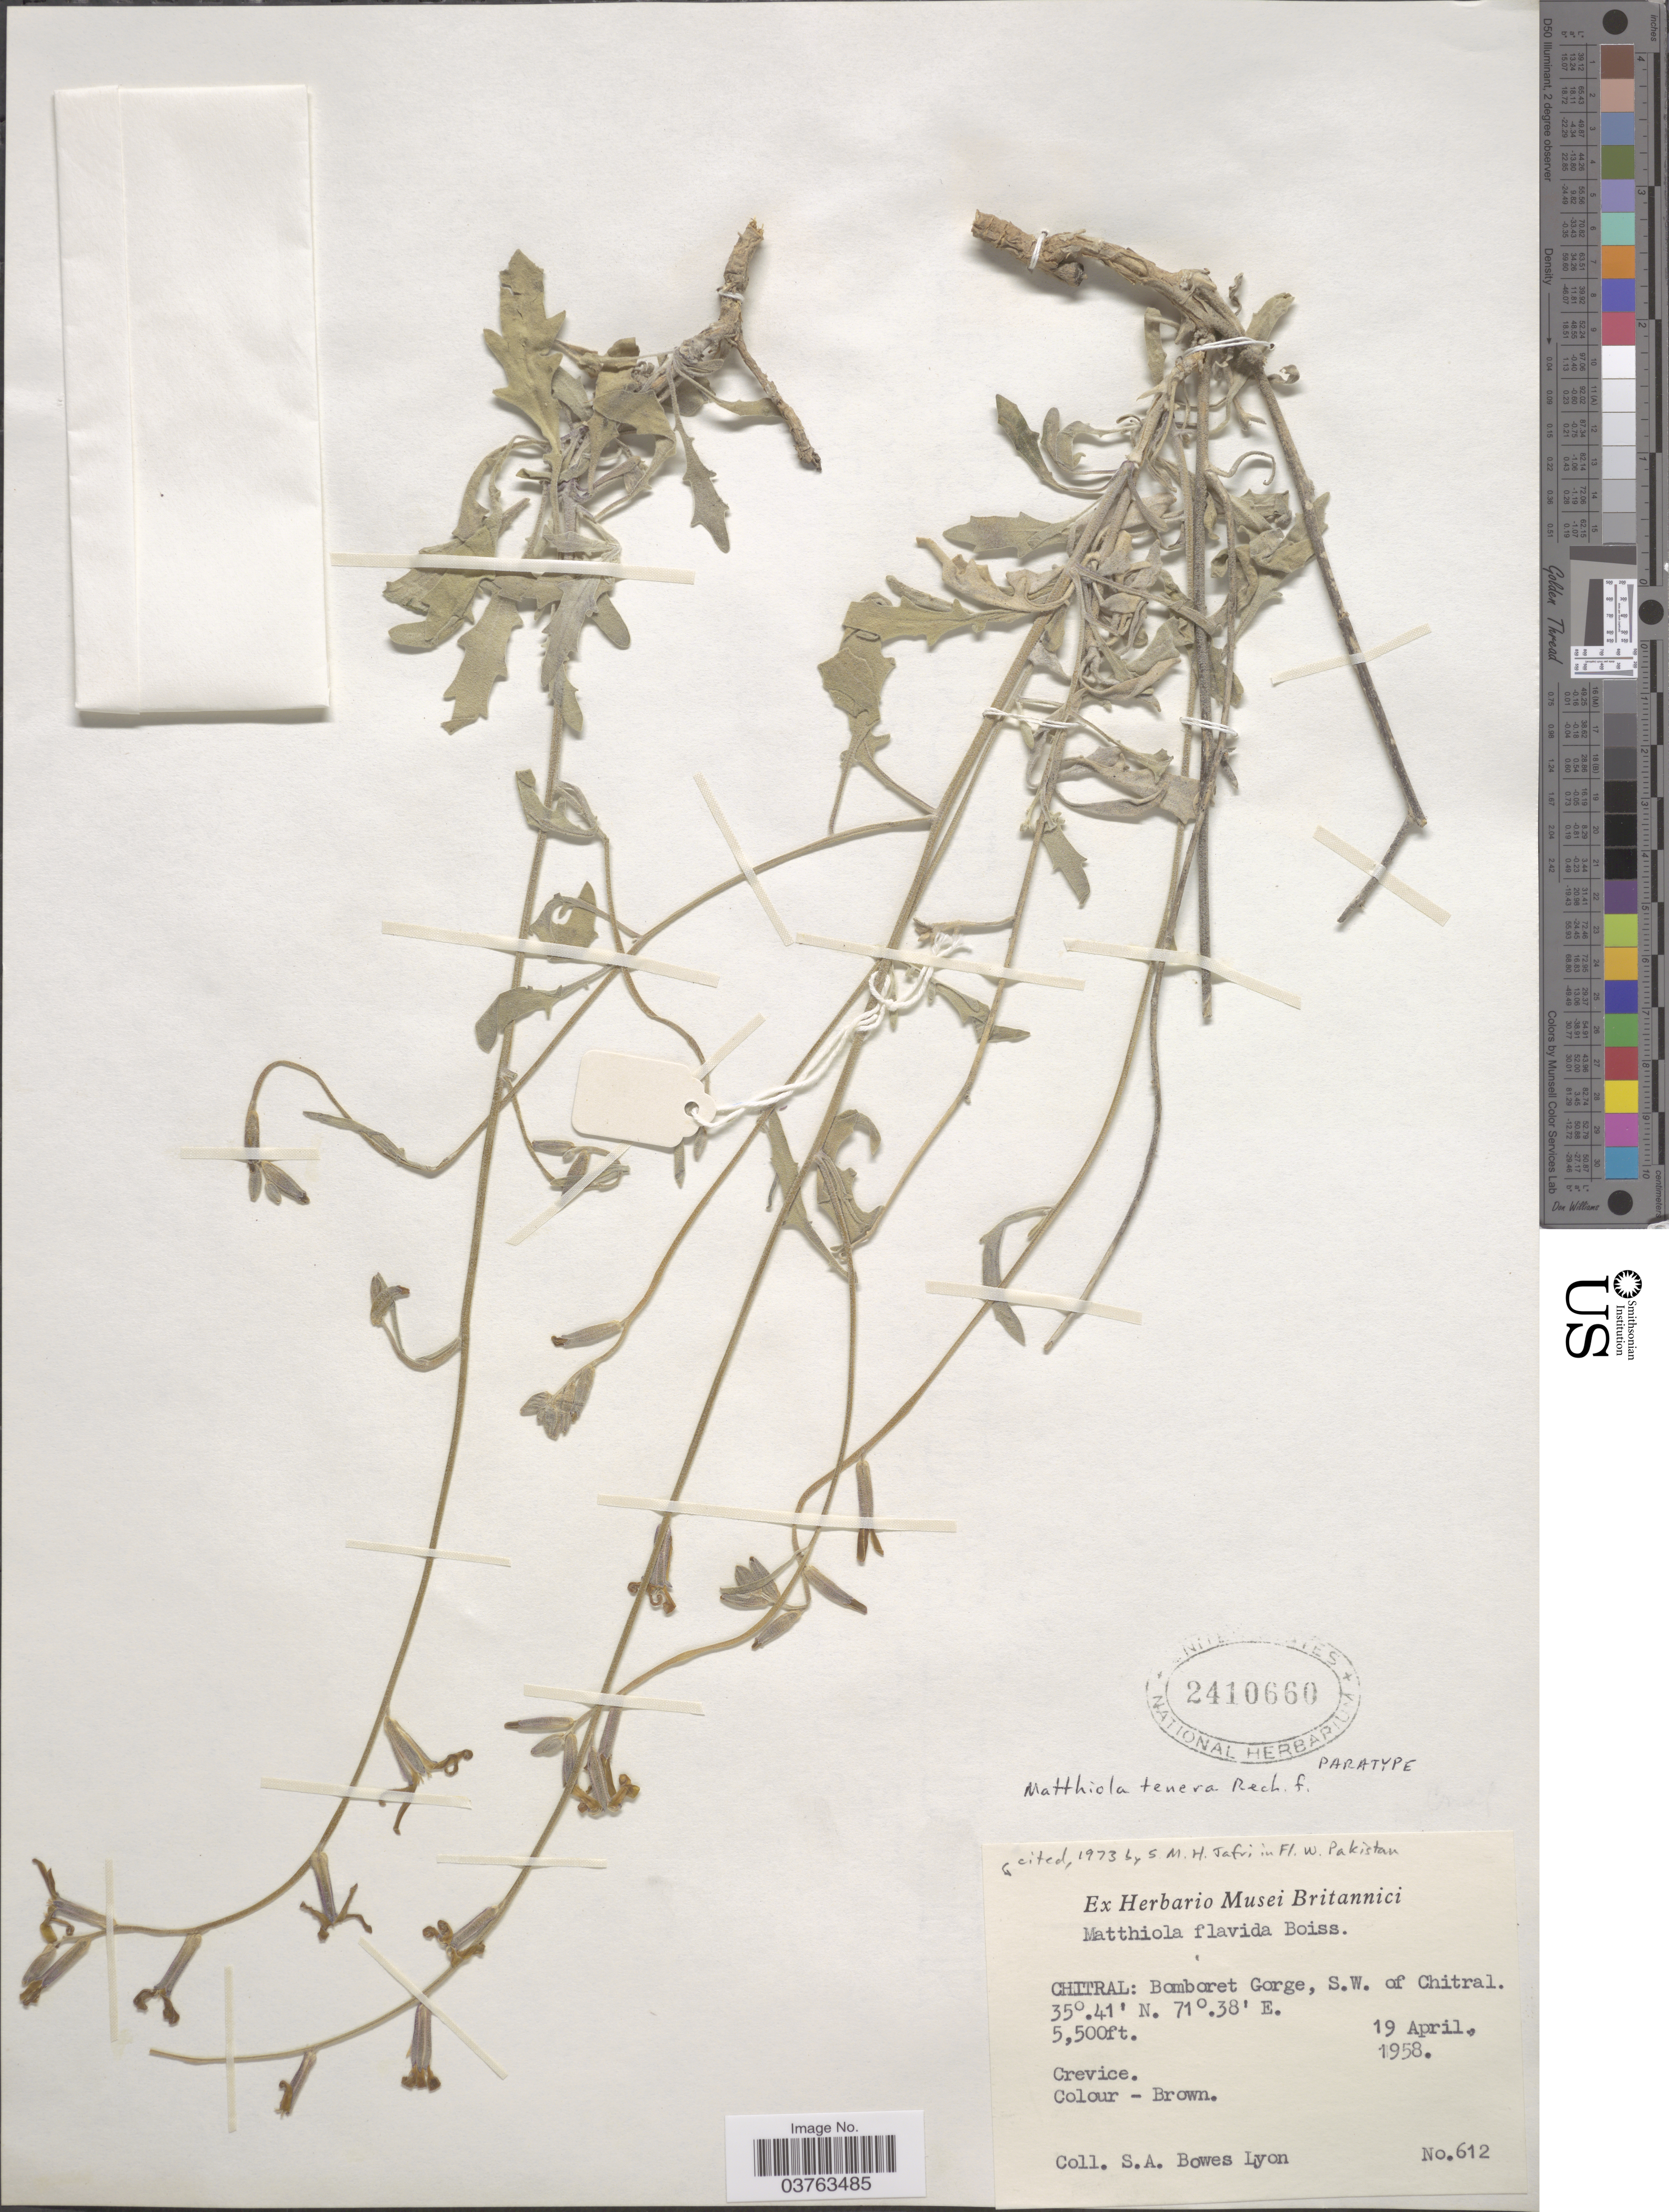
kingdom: Plantae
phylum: Tracheophyta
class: Magnoliopsida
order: Brassicales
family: Brassicaceae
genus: Matthiola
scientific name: Matthiola flavida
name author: Boiss.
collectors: S. Bowes Lyon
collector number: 612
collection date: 1958-04-19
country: Pakistan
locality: Chitral: Bomboret Gorge, S.W. of Chitral.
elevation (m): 1676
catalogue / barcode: US 2410660